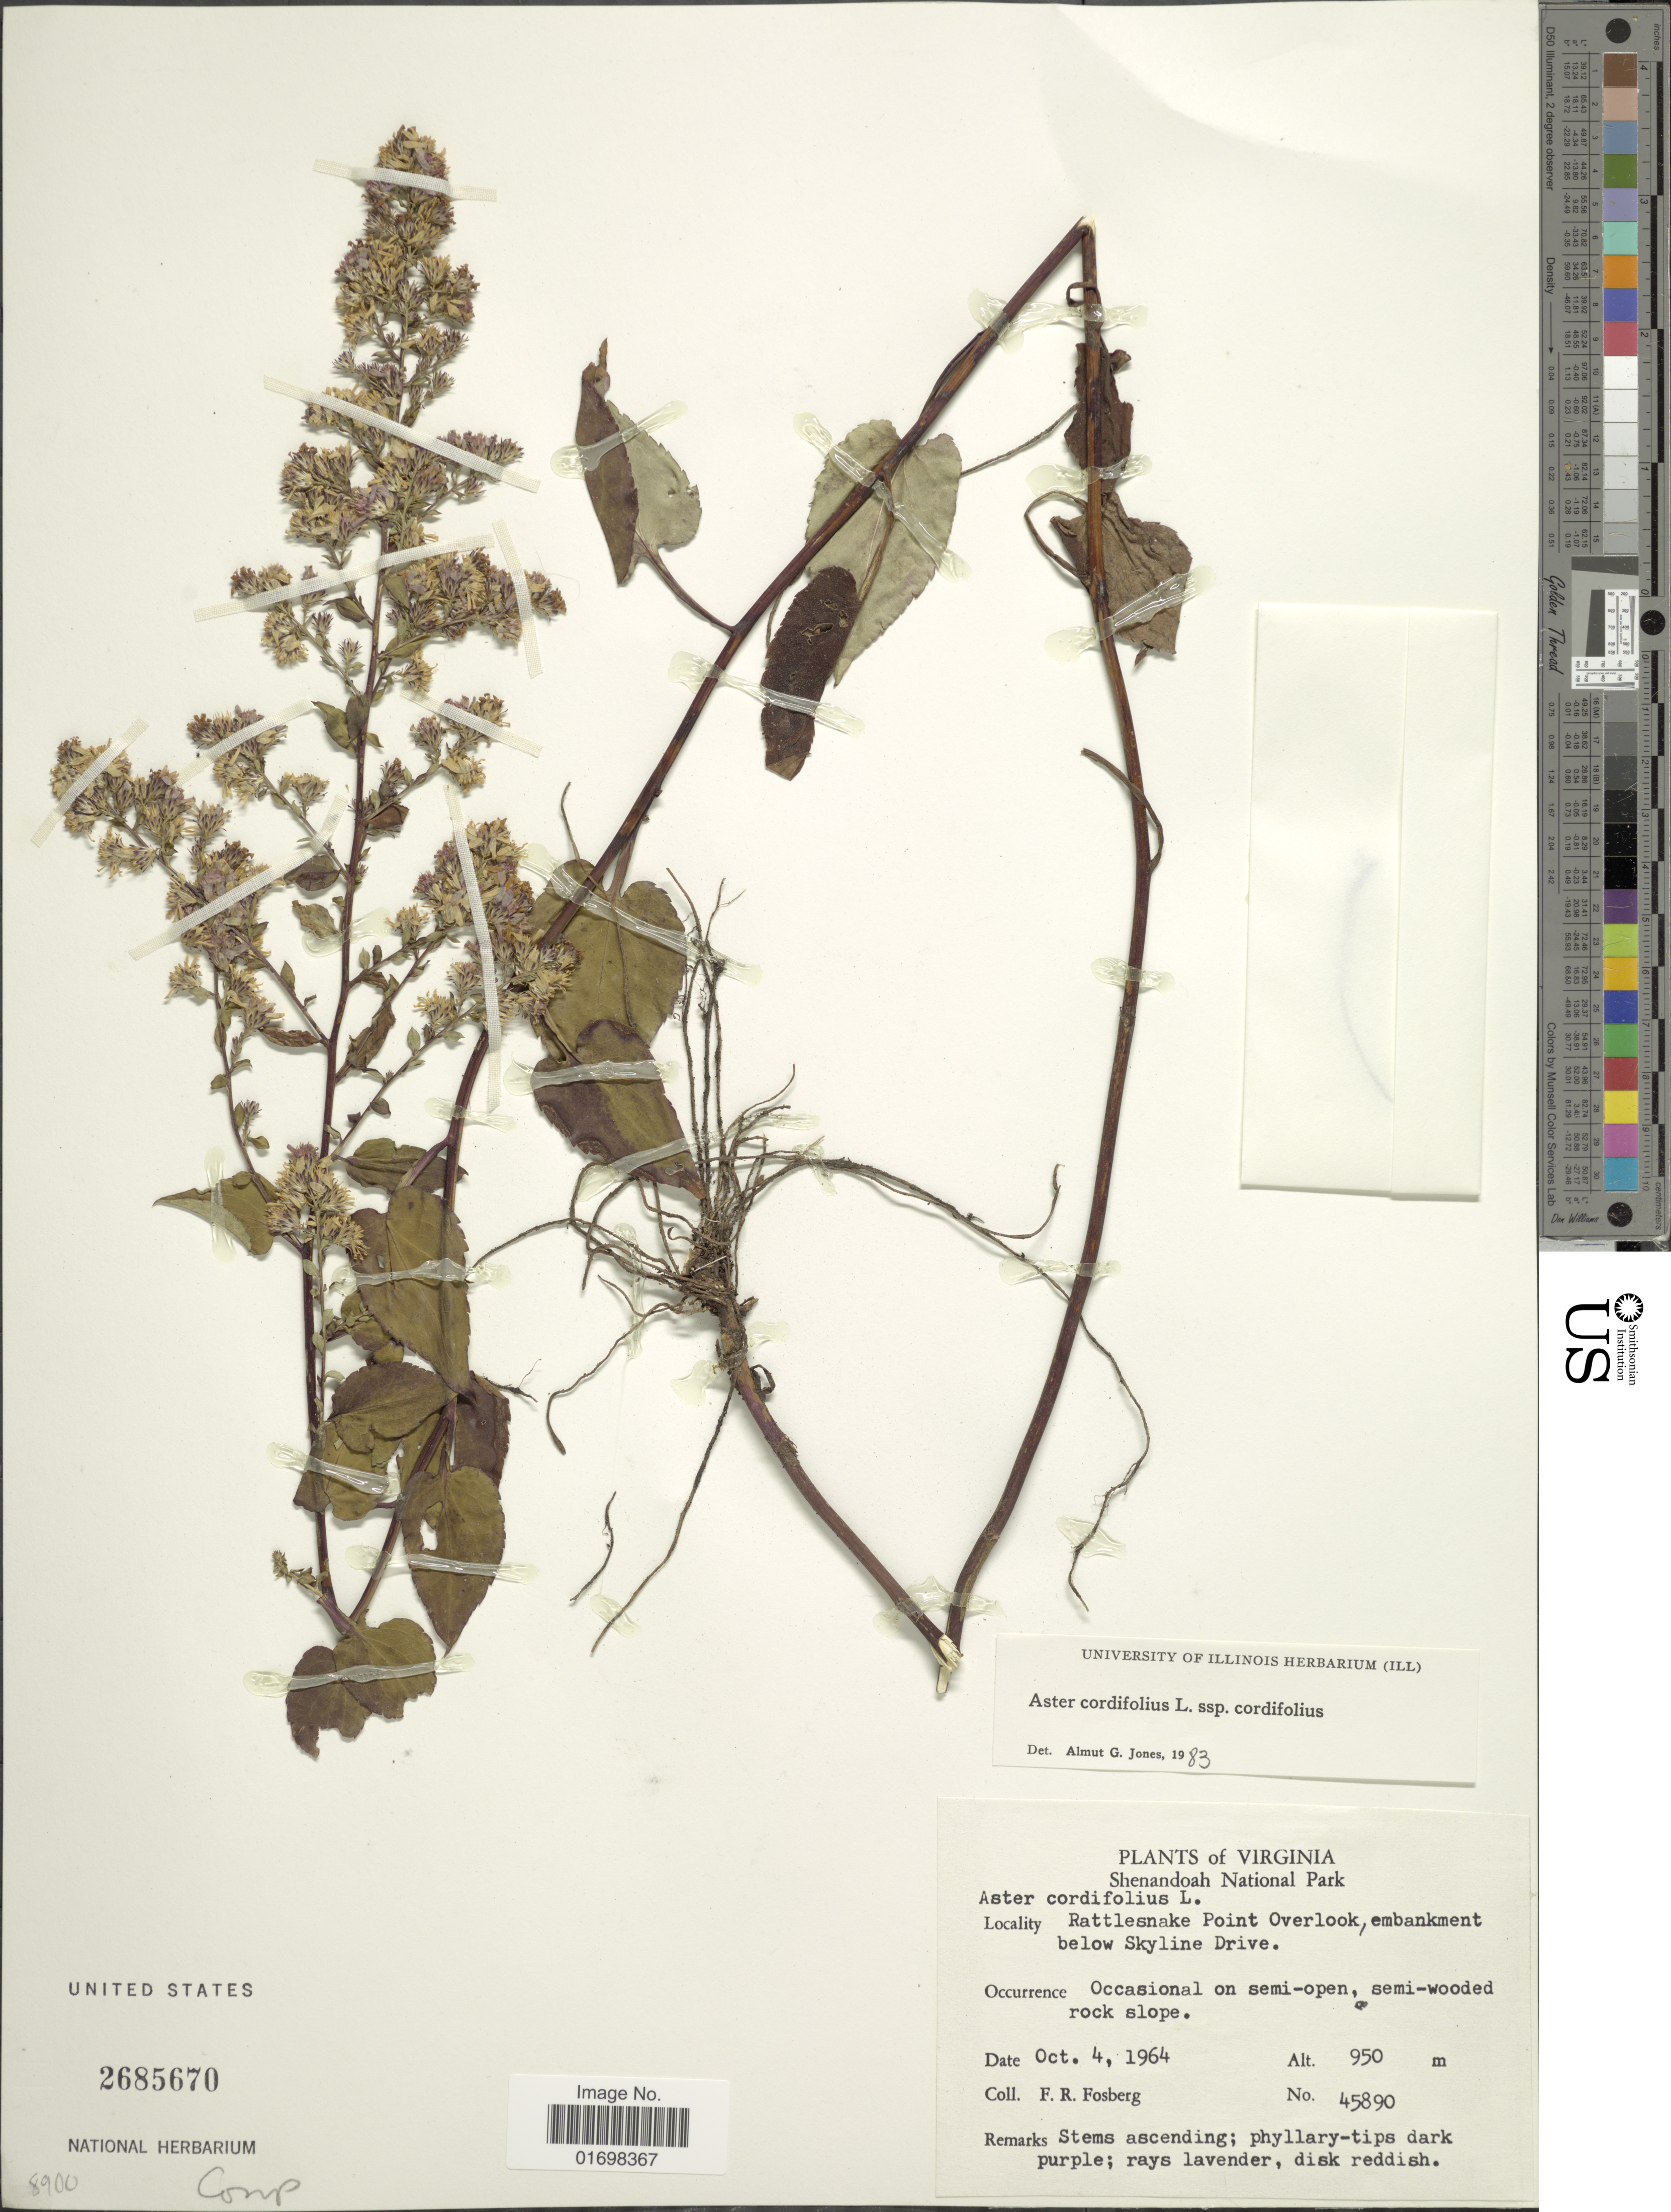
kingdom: Plantae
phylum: Tracheophyta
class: Magnoliopsida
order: Asterales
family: Asteraceae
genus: Symphyotrichum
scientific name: Symphyotrichum cordifolium var. cordifolium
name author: (L.) G.L. Nesom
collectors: F. R. Fosberg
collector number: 45890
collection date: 1964-10-04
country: United States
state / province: Virginia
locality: Virginia. Shenandoah National Park. Rattlesnake Point Overlook, embankment below Skyline Drive.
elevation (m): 950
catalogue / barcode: US 268670